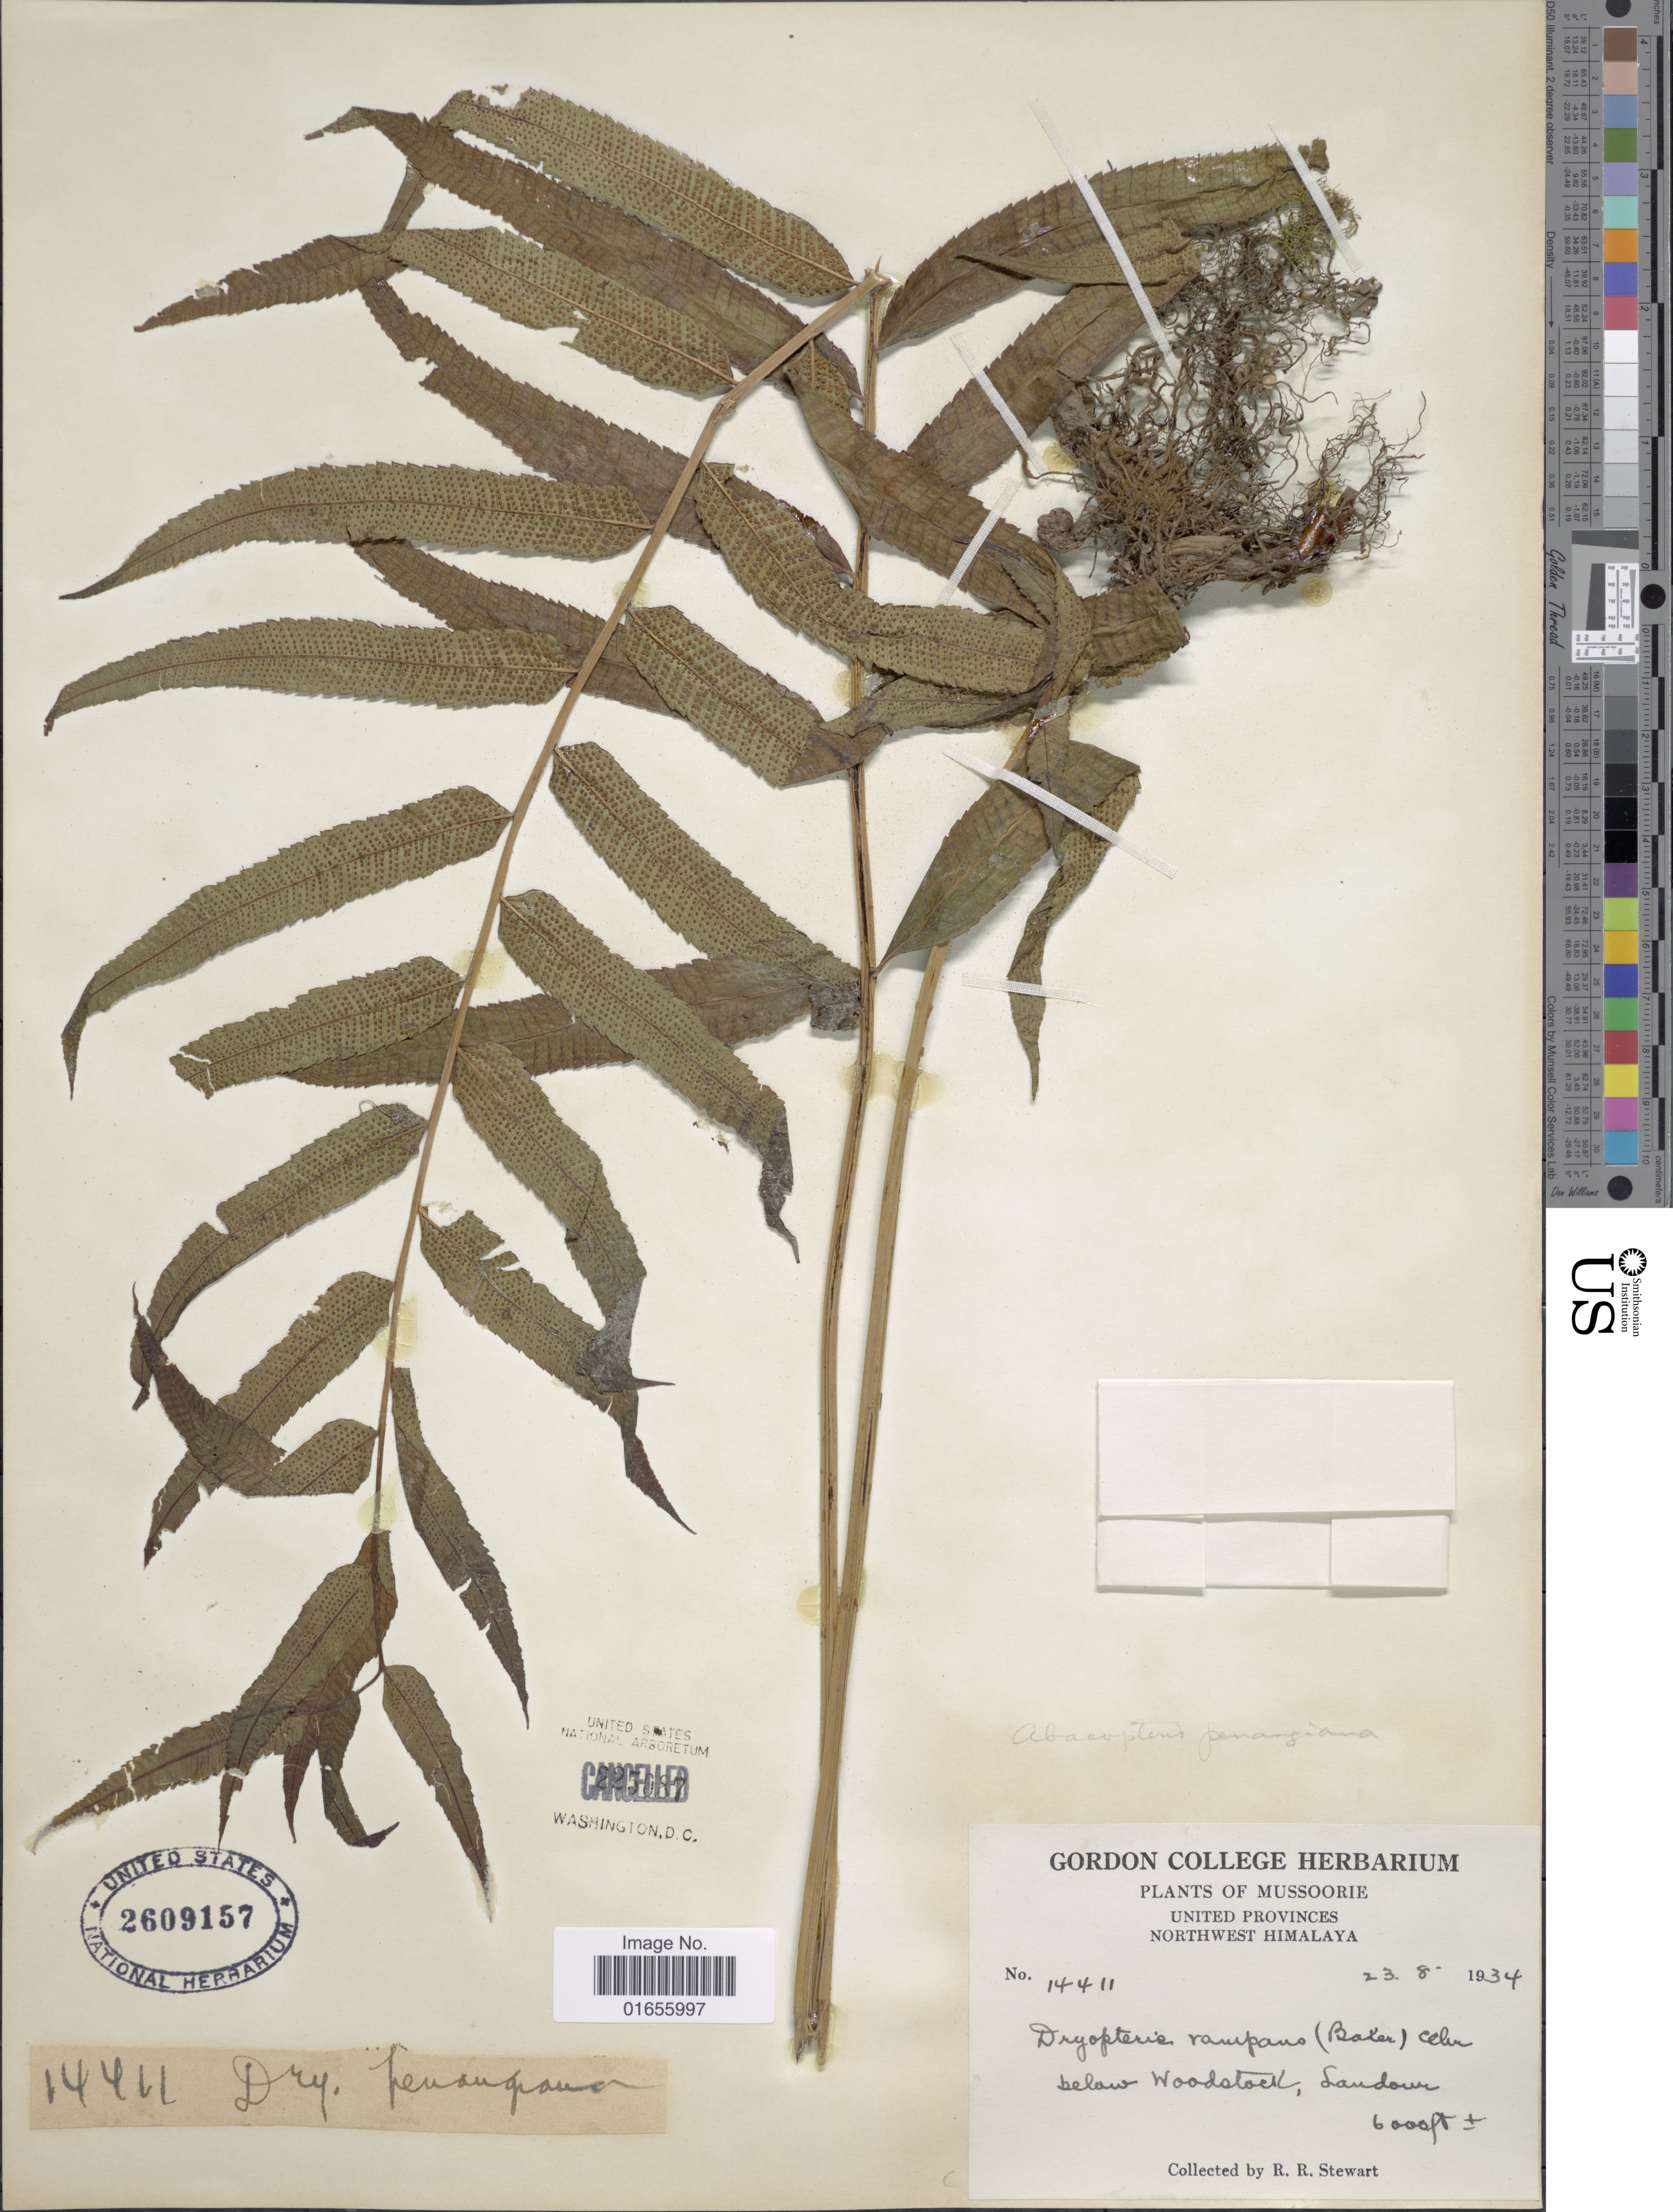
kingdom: Plantae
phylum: Tracheophyta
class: Polypodiopsida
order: Polypodiales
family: Thelypteridaceae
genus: Pronephrium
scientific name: Pronephrium penangiana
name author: (Hook.) Holttum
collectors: R. R. Stewart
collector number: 14411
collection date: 1934-08-23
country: India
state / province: Uttarakhand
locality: Mussoorie, United Provinces, Northwest Himalaya, below Woodstock, Landour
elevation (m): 1829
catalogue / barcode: US 2609157